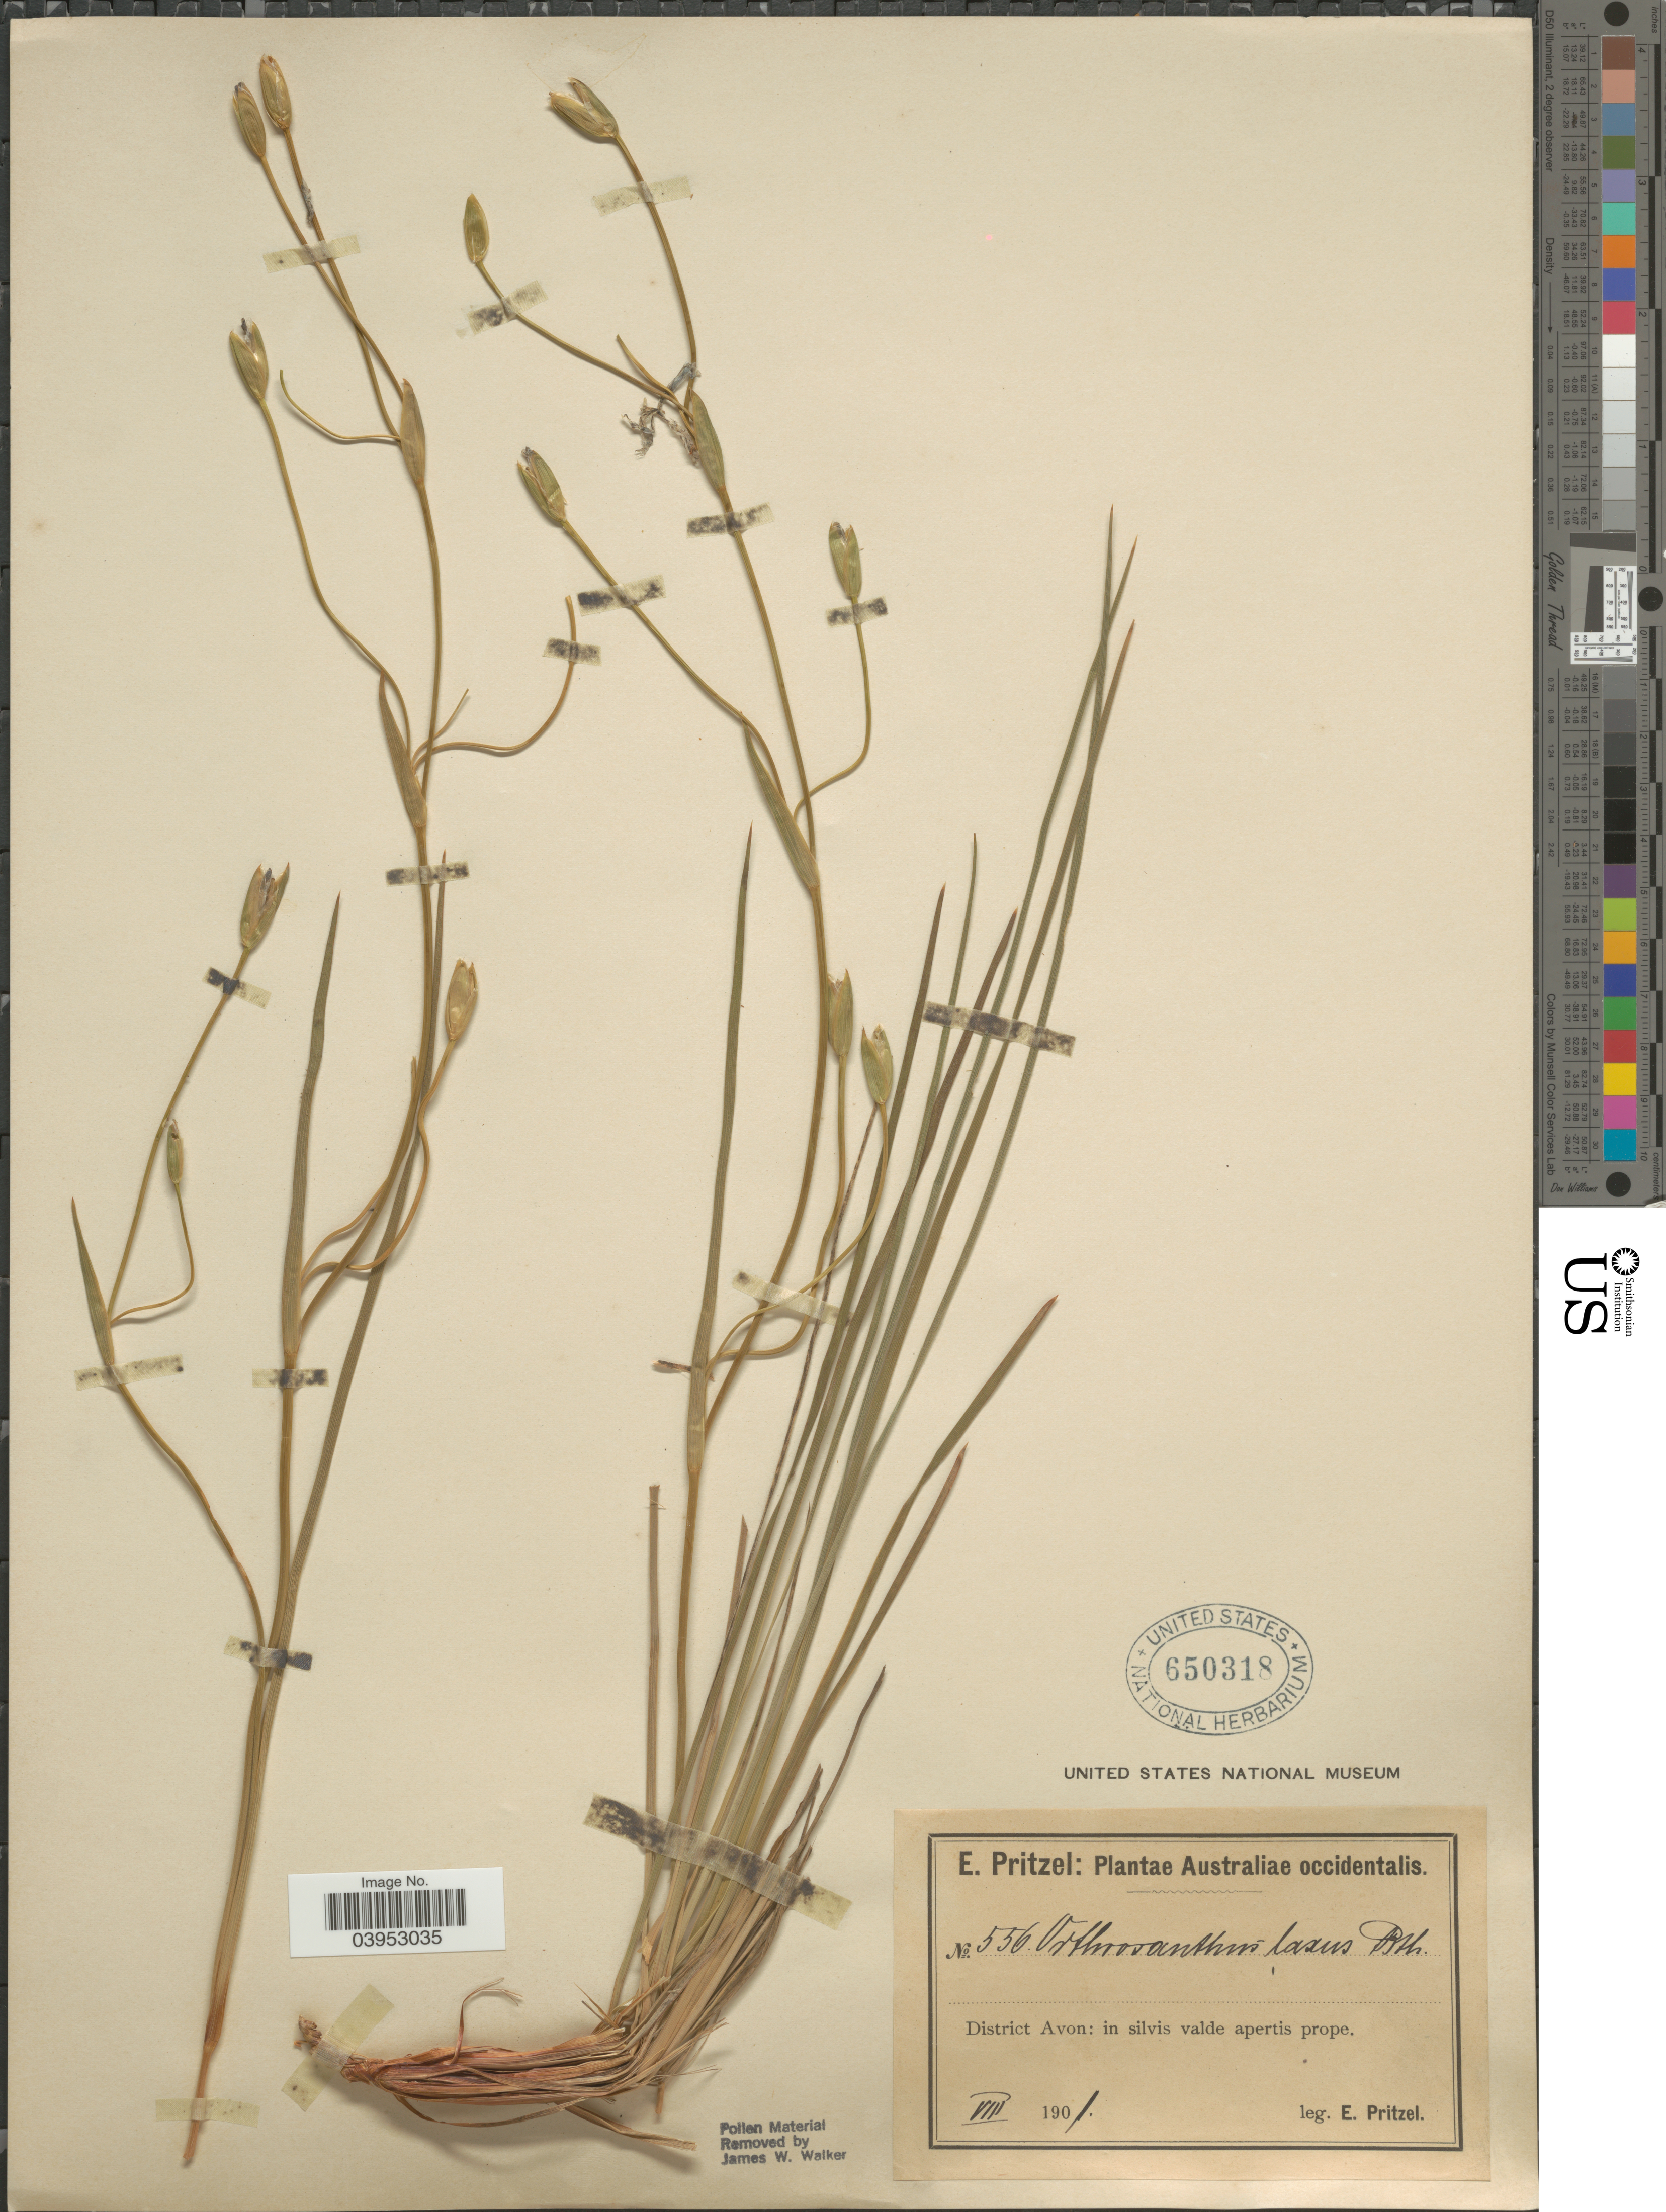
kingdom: Plantae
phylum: Tracheophyta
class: Liliopsida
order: Asparagales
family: Iridaceae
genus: Orthrosanthus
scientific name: Orthrosanthus laxus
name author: (Endl.) Benth.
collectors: E. G. Pritzel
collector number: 556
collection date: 1901-08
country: Australia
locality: Australiae occidentalis. District Avon: in silvis valde apertis prope.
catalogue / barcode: US 650318